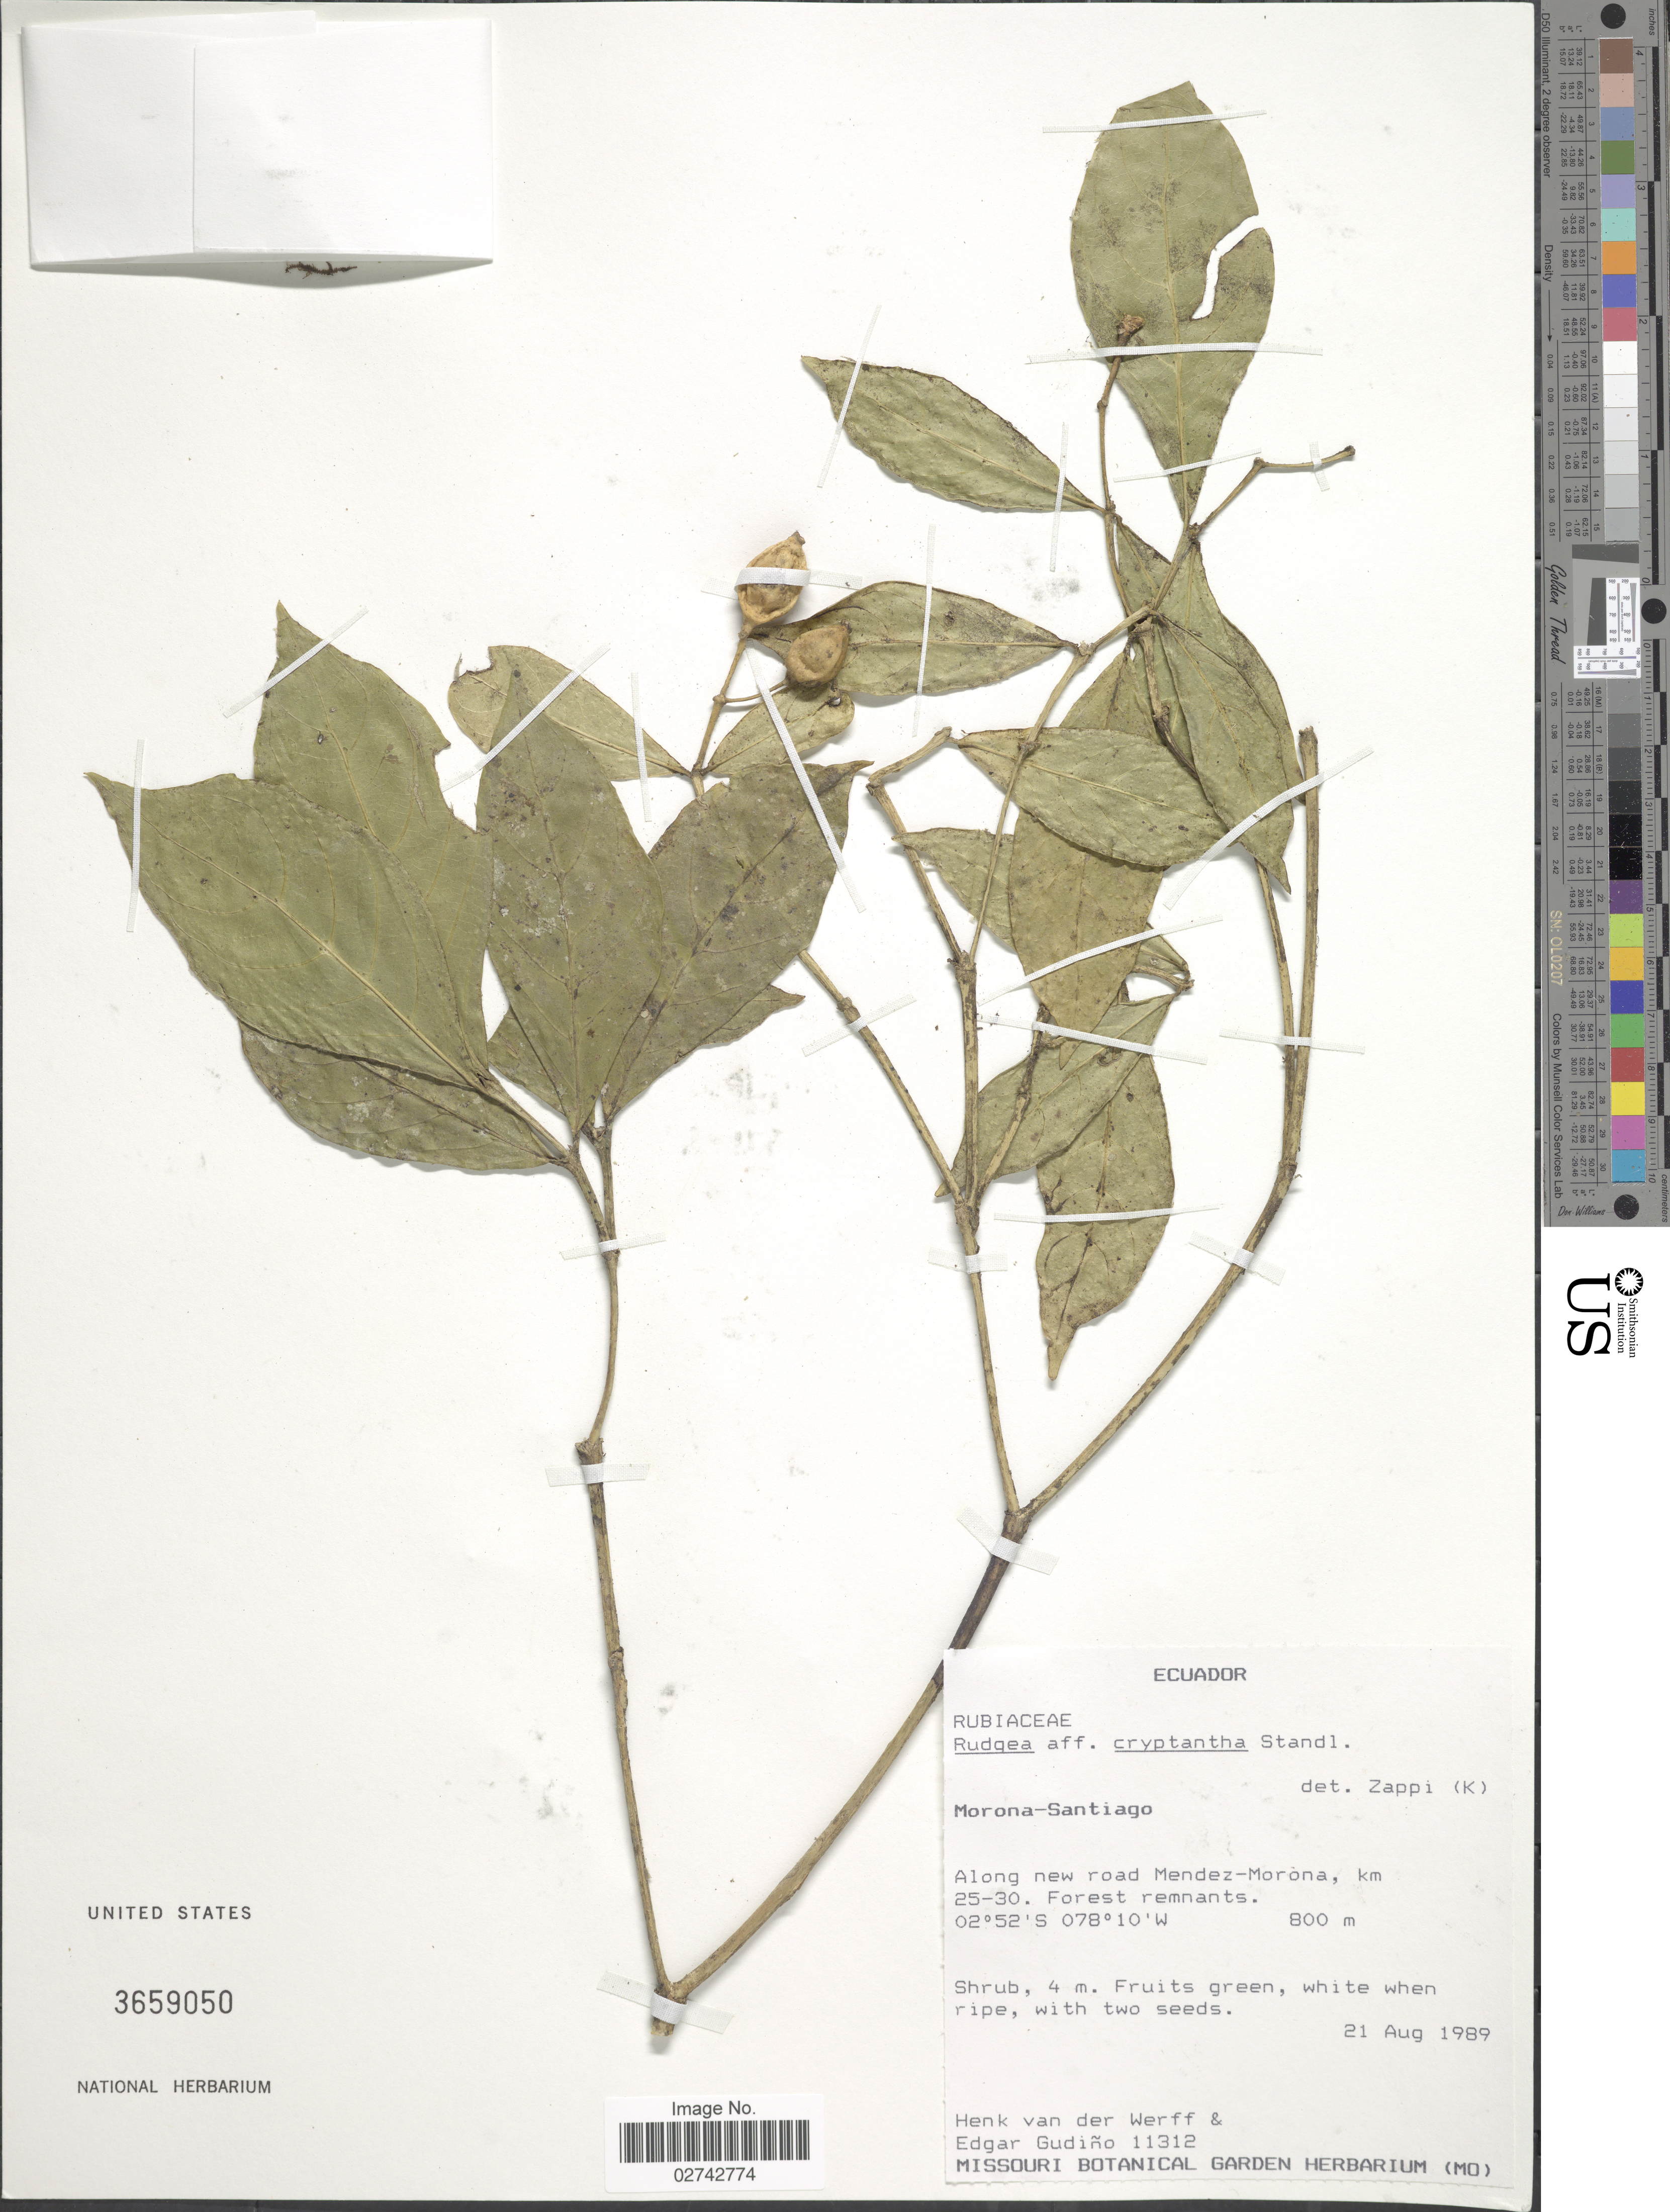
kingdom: Plantae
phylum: Tracheophyta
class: Magnoliopsida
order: Gentianales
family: Rubiaceae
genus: Rudgea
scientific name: Rudgea cryptantha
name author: Standl.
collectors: H. van der Werff & E. Gudiño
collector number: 11312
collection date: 1989-08-21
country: Ecuador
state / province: Morona-Santiago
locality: Along new road Mendez-Morona, km 25-30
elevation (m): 800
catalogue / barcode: US 3659050